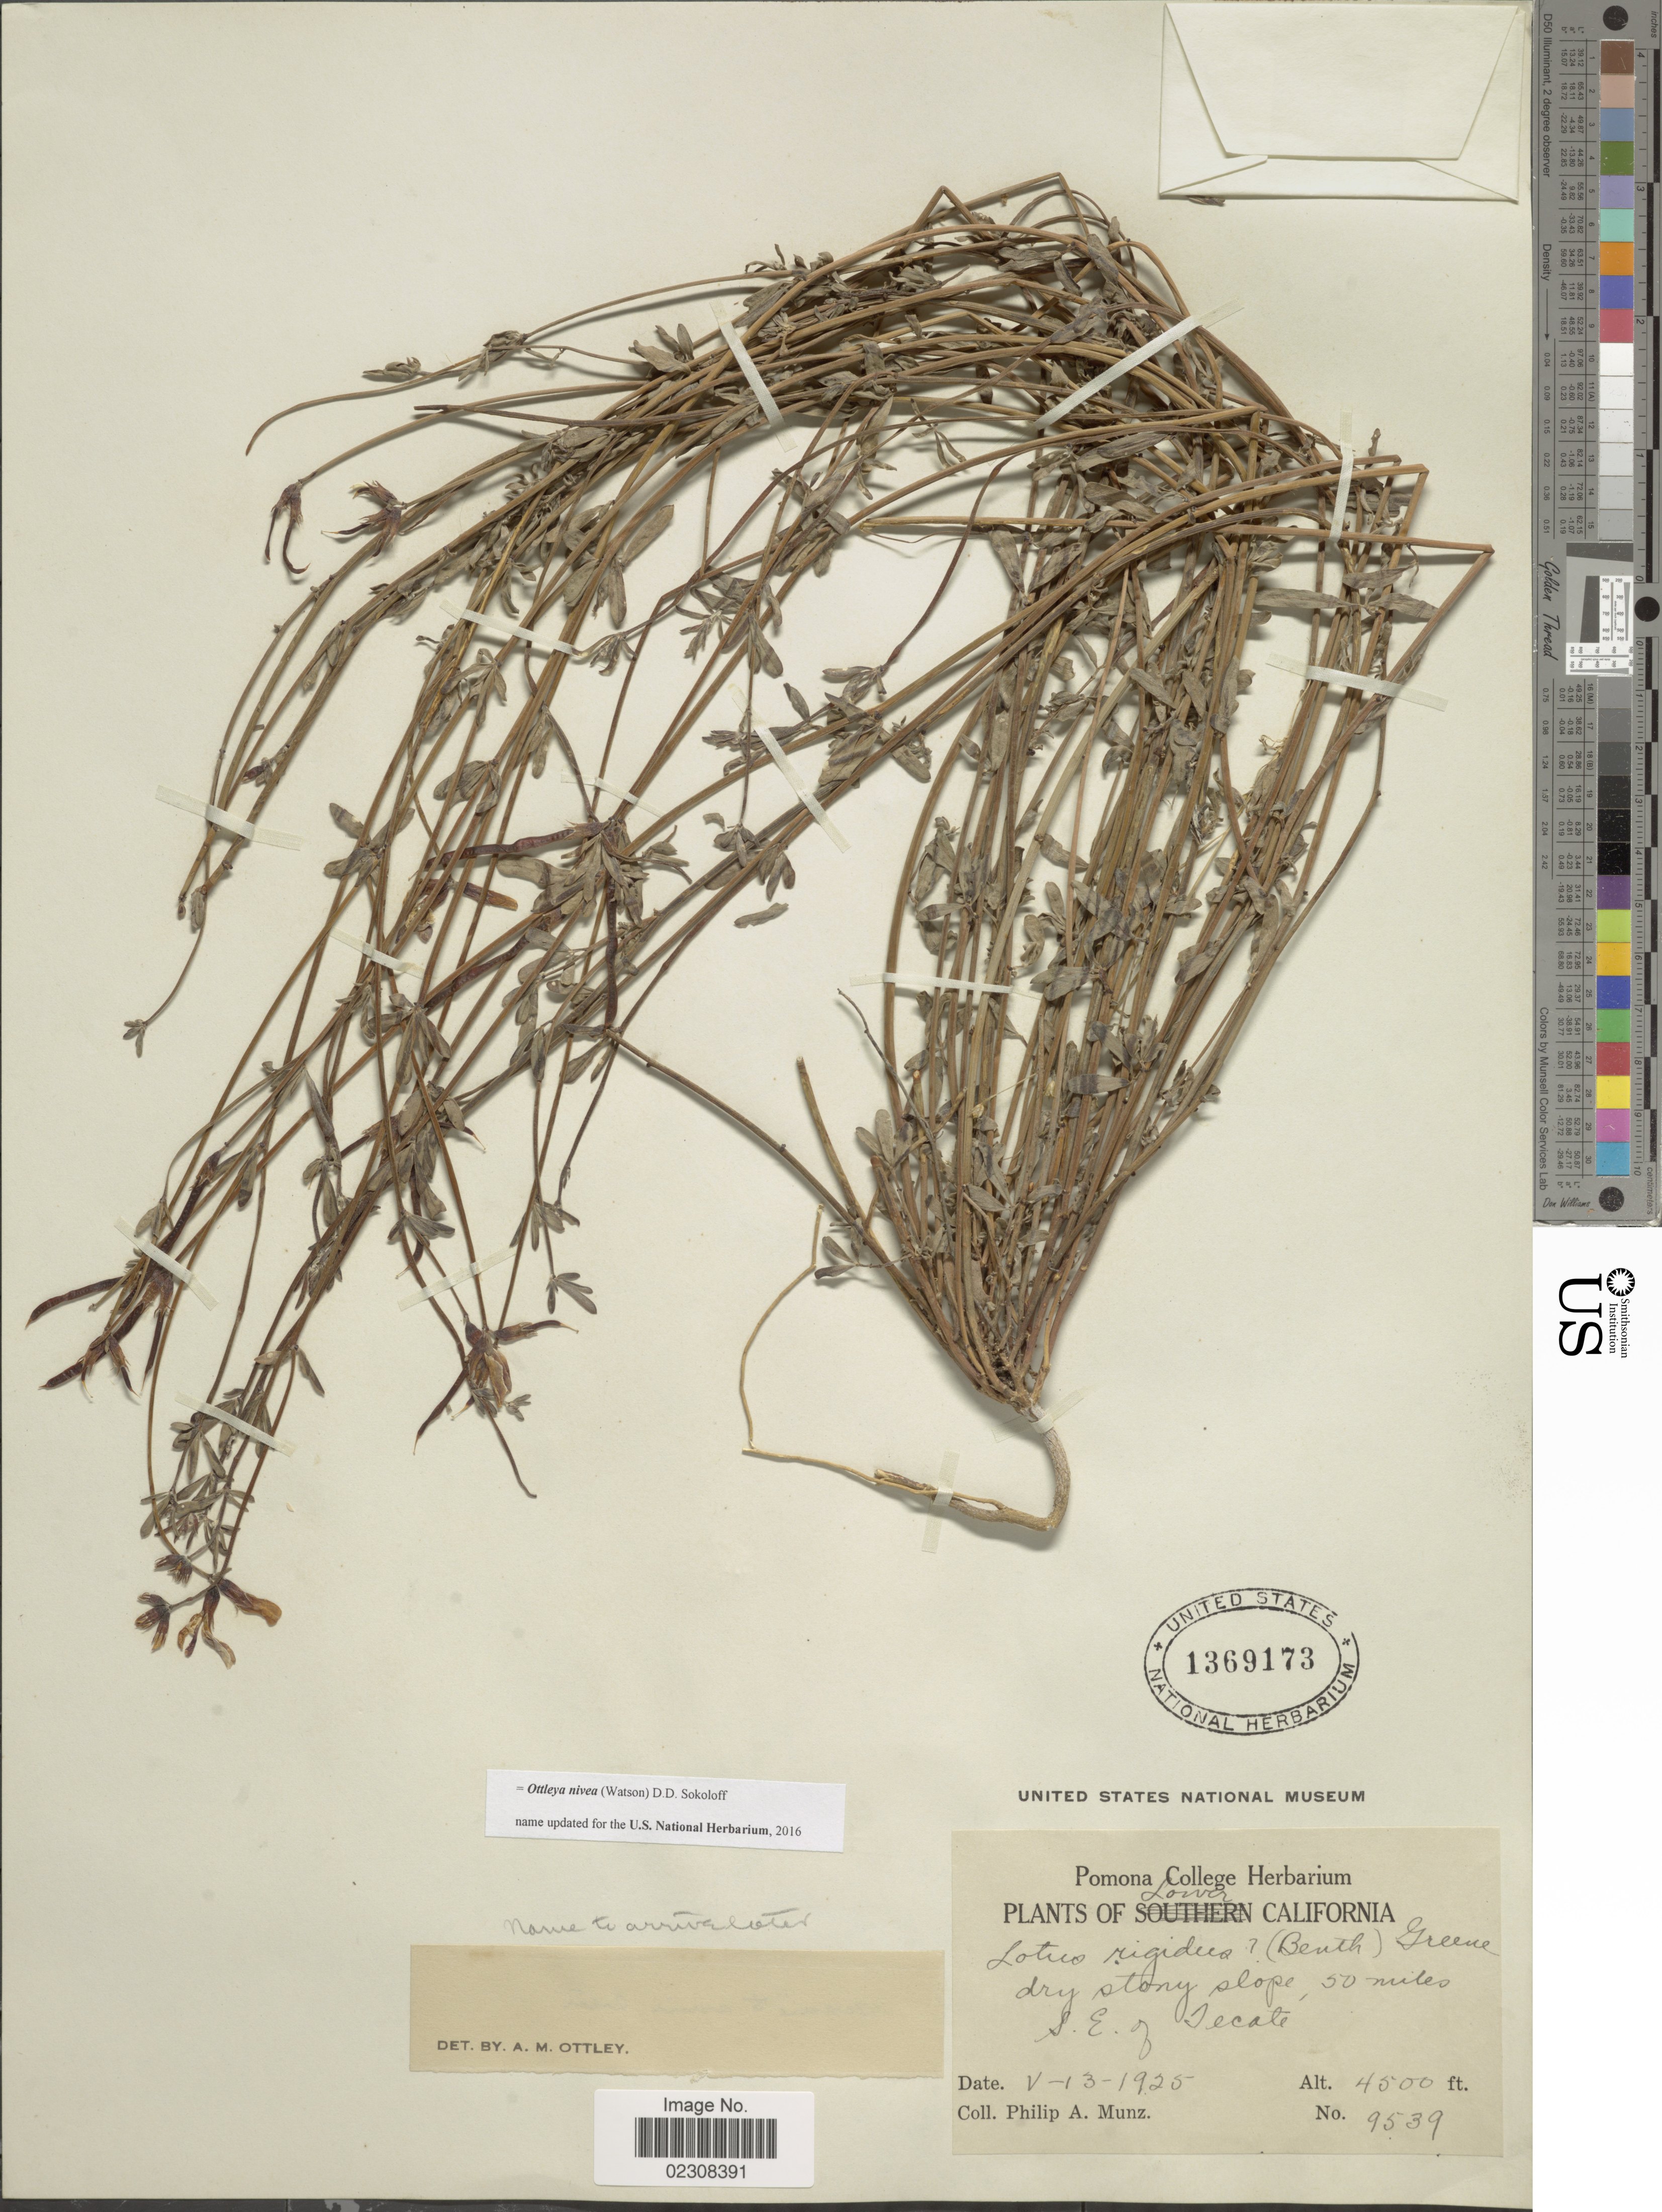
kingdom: Plantae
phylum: Tracheophyta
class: Magnoliopsida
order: Fabales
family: Fabaceae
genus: Ottleya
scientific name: Ottleya nivea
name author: (Watson) D.D. Sokoloff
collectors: P. A. Munz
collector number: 9539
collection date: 1925-05-13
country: Mexico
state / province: Baja California Norte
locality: Lower California, dry stony slope, 50 miles S.E. of Secaté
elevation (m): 1372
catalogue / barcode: US 1369173